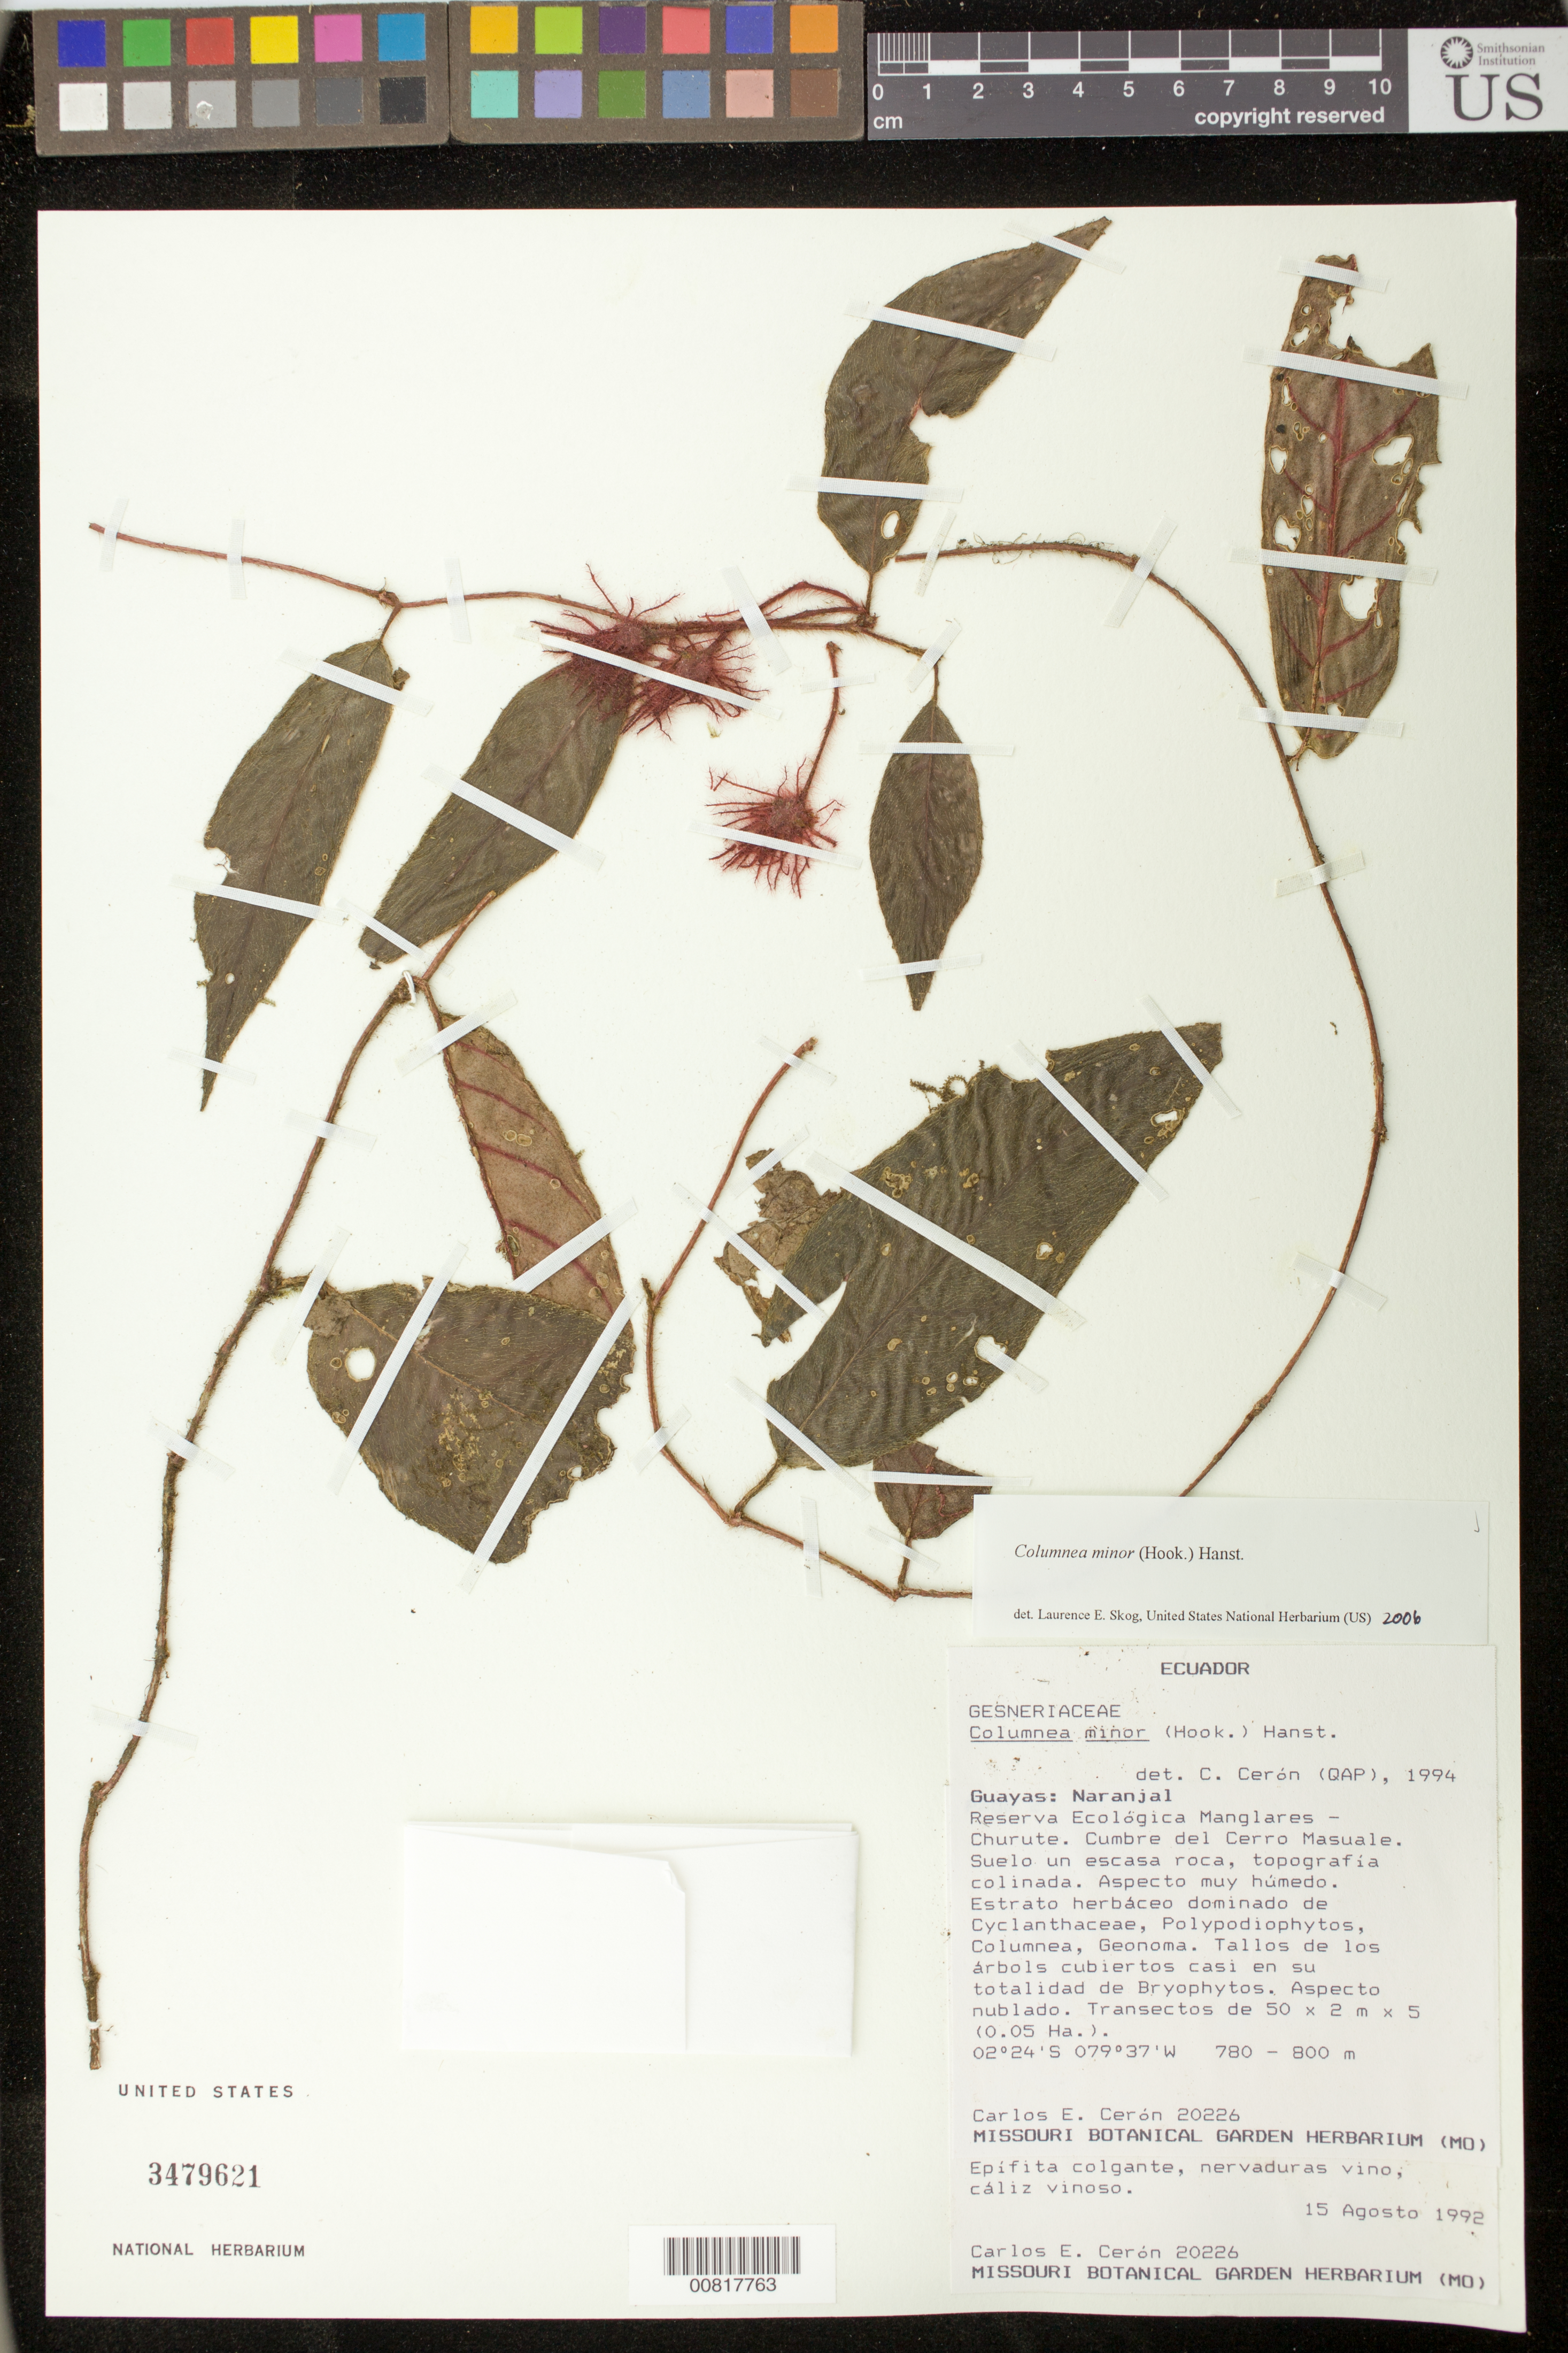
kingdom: Plantae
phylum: Tracheophyta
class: Magnoliopsida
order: Lamiales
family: Gesneriaceae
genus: Columnea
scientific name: Columnea minor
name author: (Hook.) Hanst.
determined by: Skog, Laurence E.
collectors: C. E. Cerón M.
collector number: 20226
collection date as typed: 15 Aug 1992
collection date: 1992-08-15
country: Ecuador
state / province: Guayas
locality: Guayas: Naranjal. Reserva Ecologica Manglares-Churute. Cumbre del Cerro Masuale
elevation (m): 780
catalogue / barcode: US 3479621